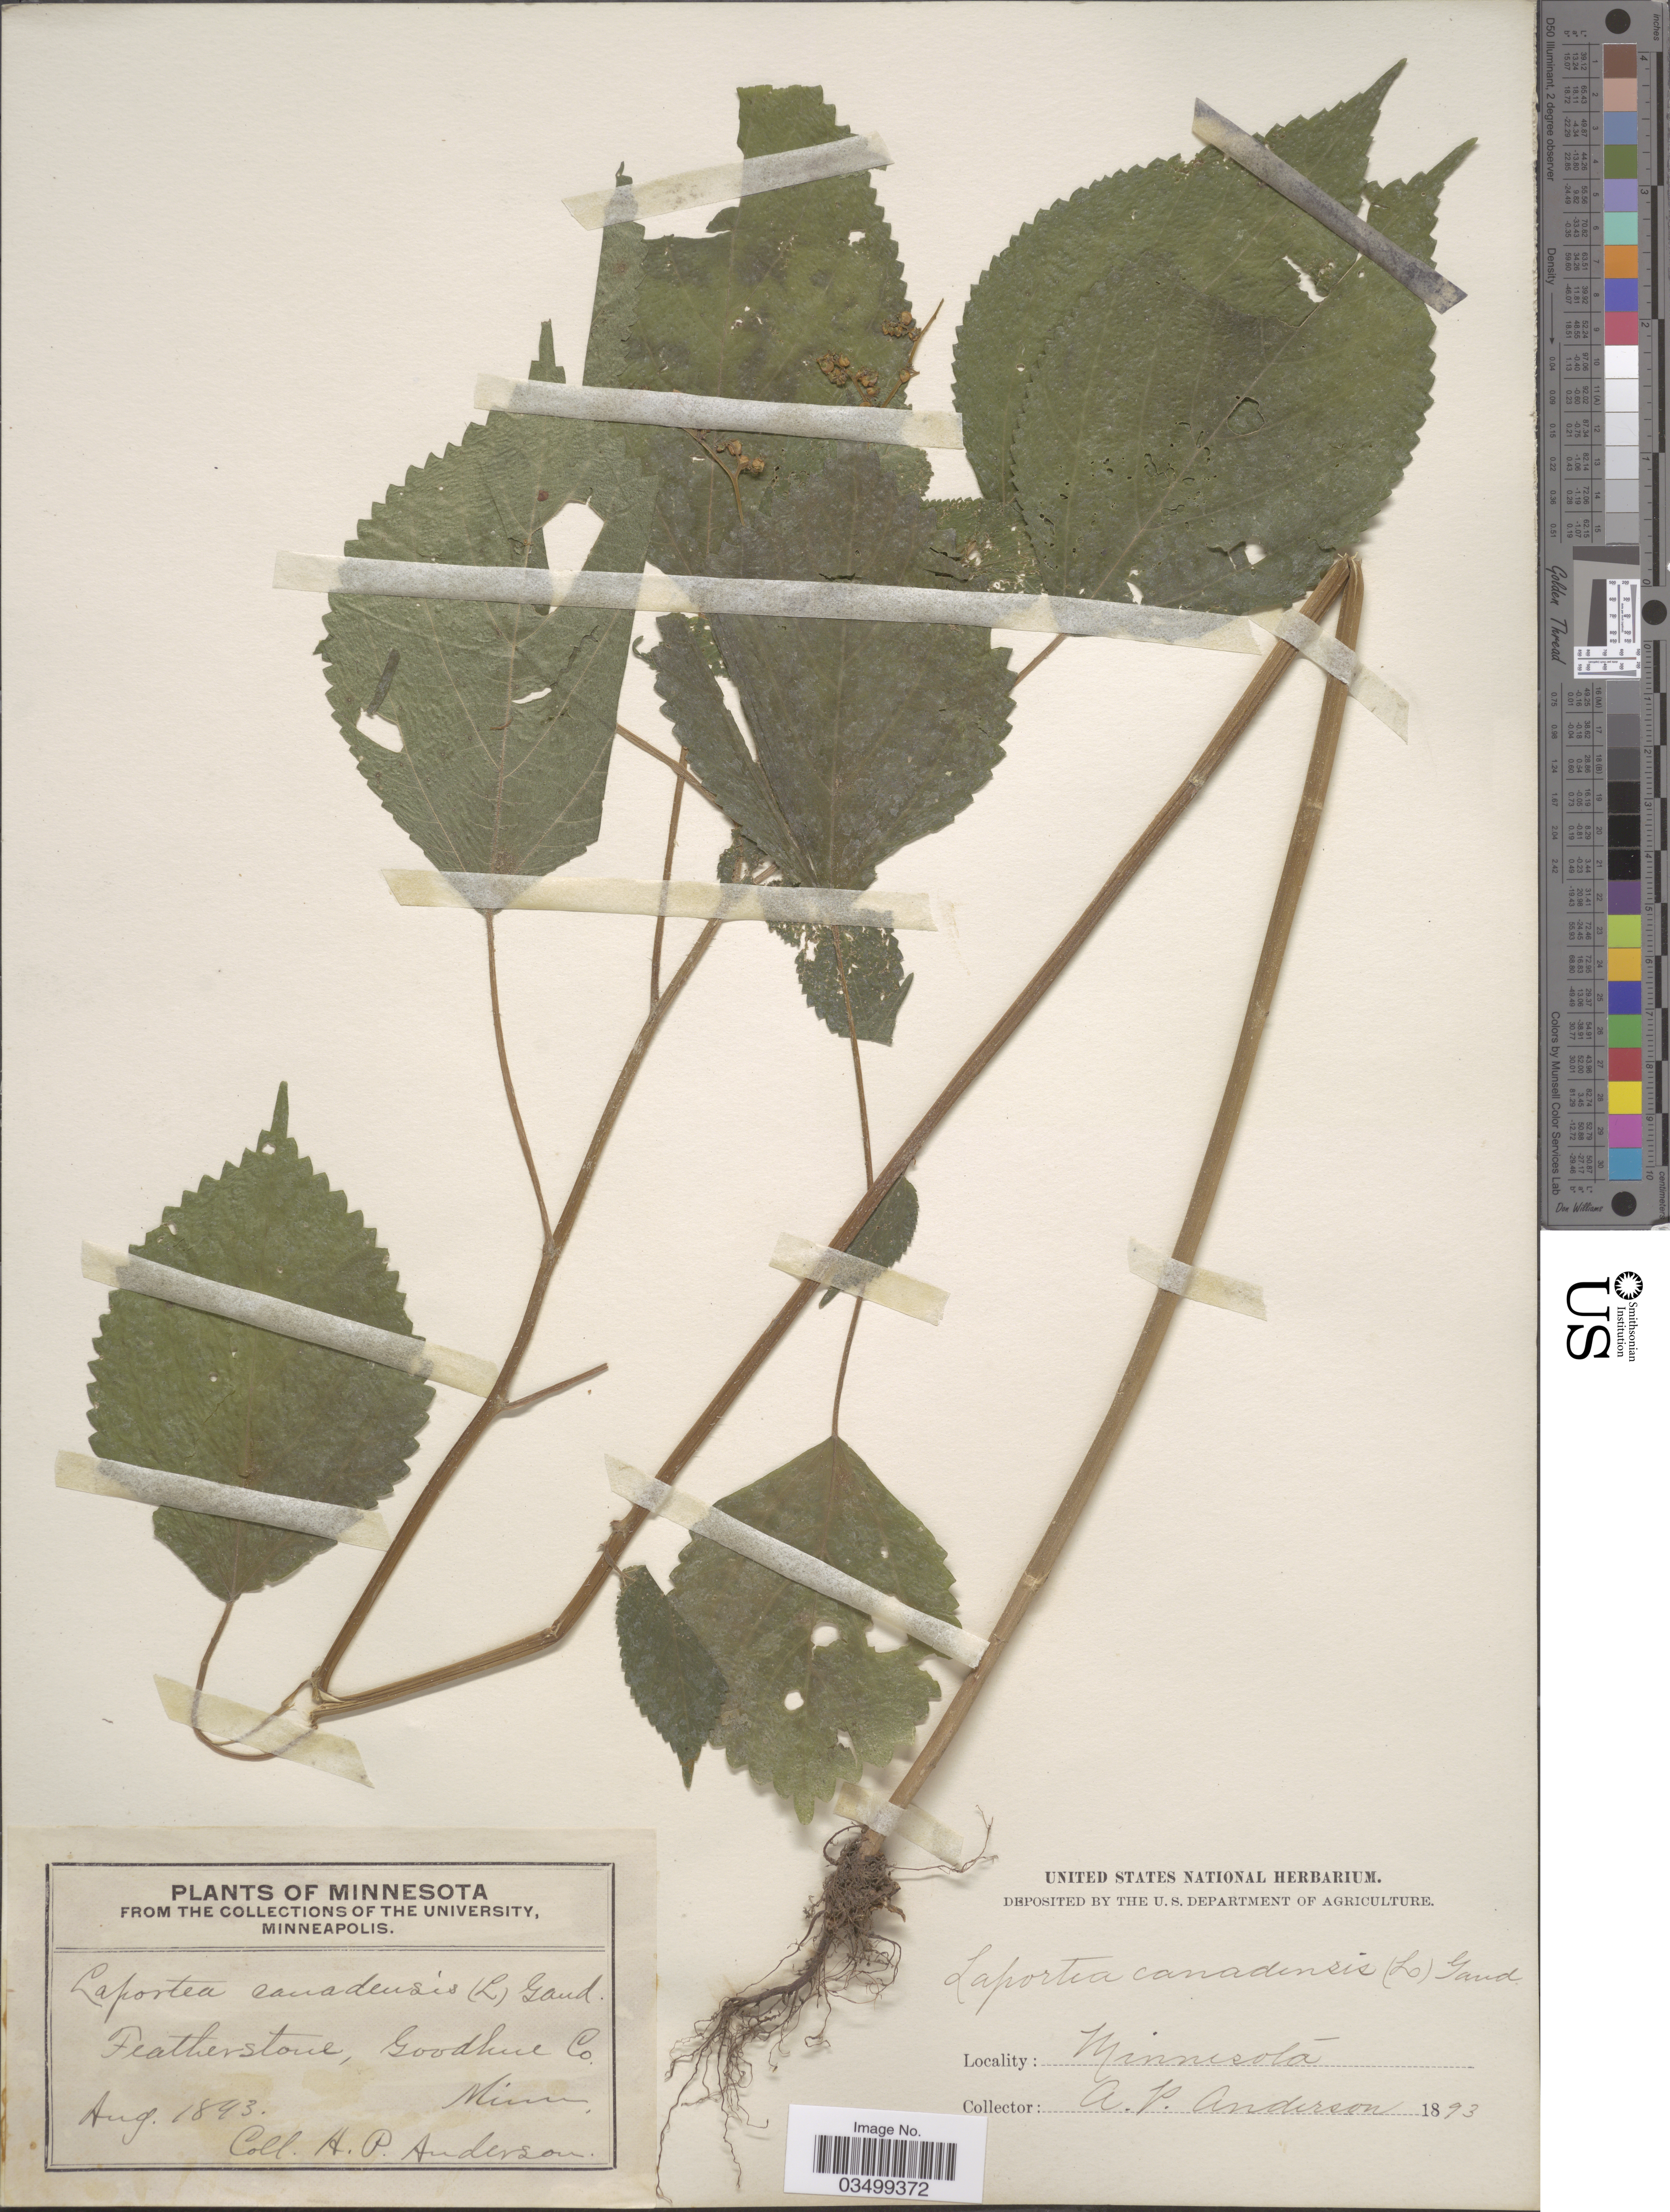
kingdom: Plantae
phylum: Tracheophyta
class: Magnoliopsida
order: Rosales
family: Urticaceae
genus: Laportea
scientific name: Laportea canadensis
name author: (L.) Wedd.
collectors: A. P. Anderson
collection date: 1893-08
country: United States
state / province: Minnesota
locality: Featherstone, Goodhue Co.